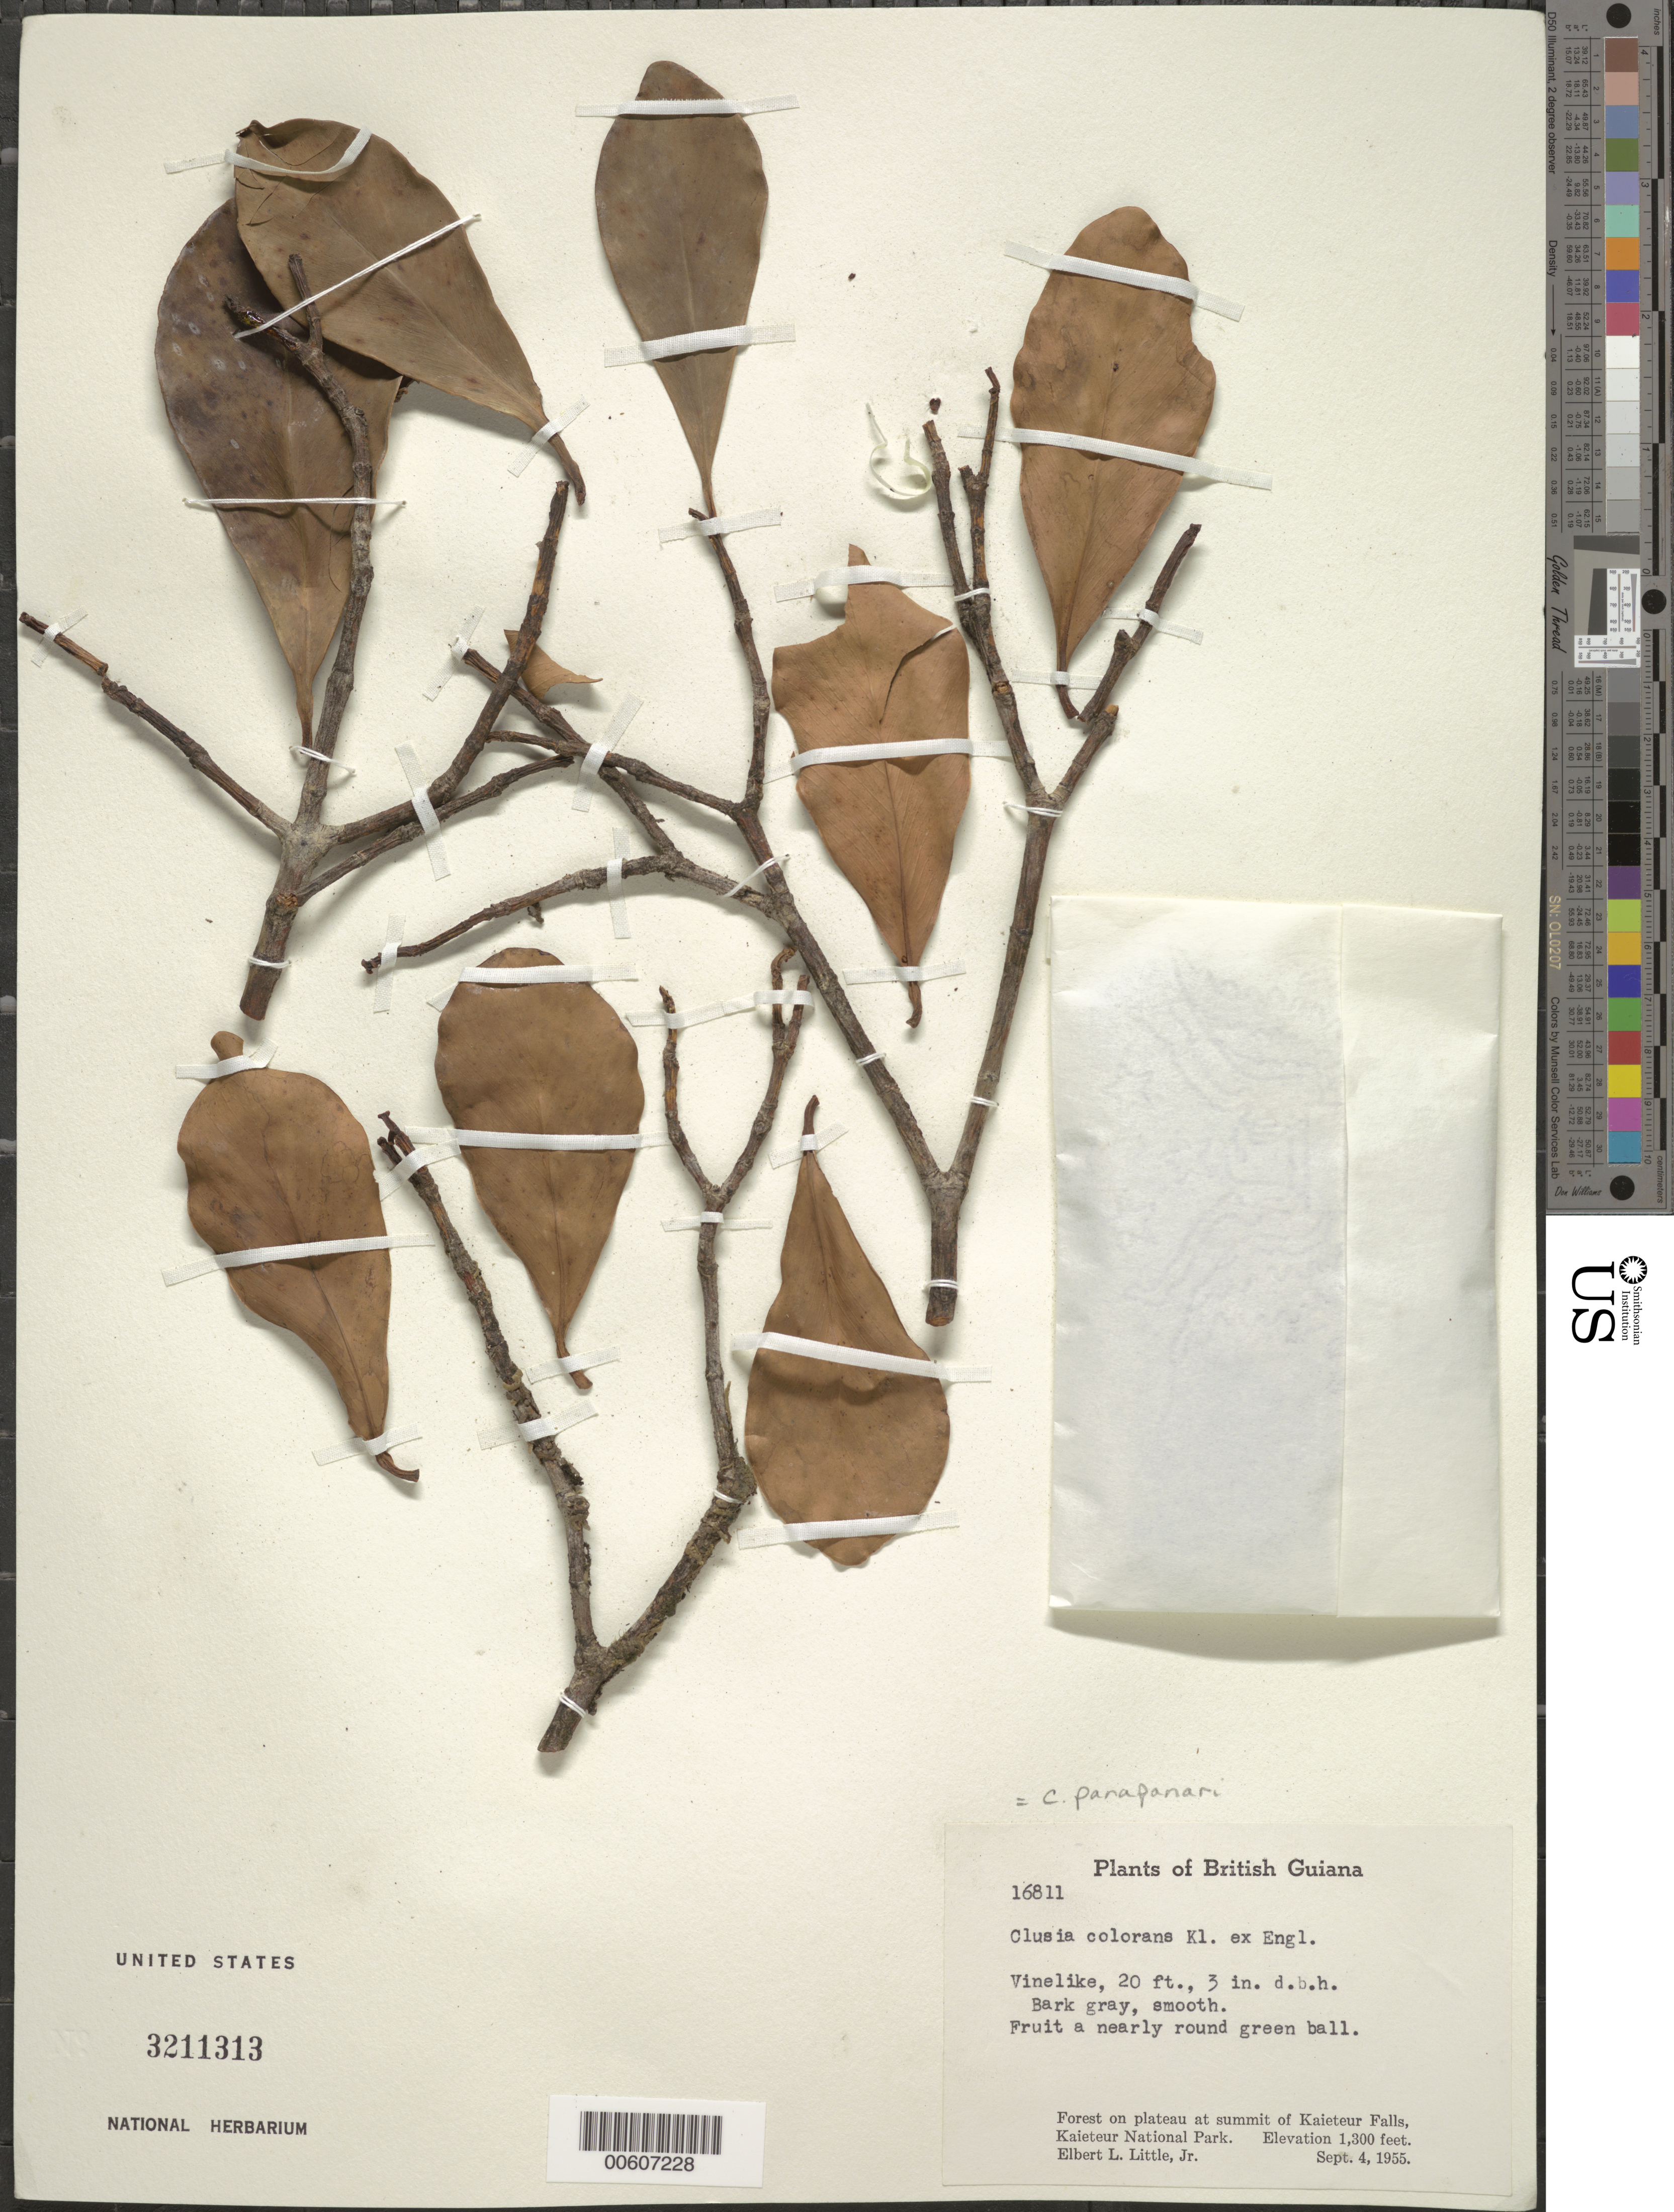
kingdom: Plantae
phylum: Tracheophyta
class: Magnoliopsida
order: Malpighiales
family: Clusiaceae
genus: Clusia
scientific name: Clusia panapanari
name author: (Aubl.) Choisy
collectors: E. L. Little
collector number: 16811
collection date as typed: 4-Sep-55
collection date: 1955-09-04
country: Guyana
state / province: Potaro-Siparuni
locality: Kaieteur National Park, Kaieteur Falls, summit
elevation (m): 390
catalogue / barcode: US 3211313